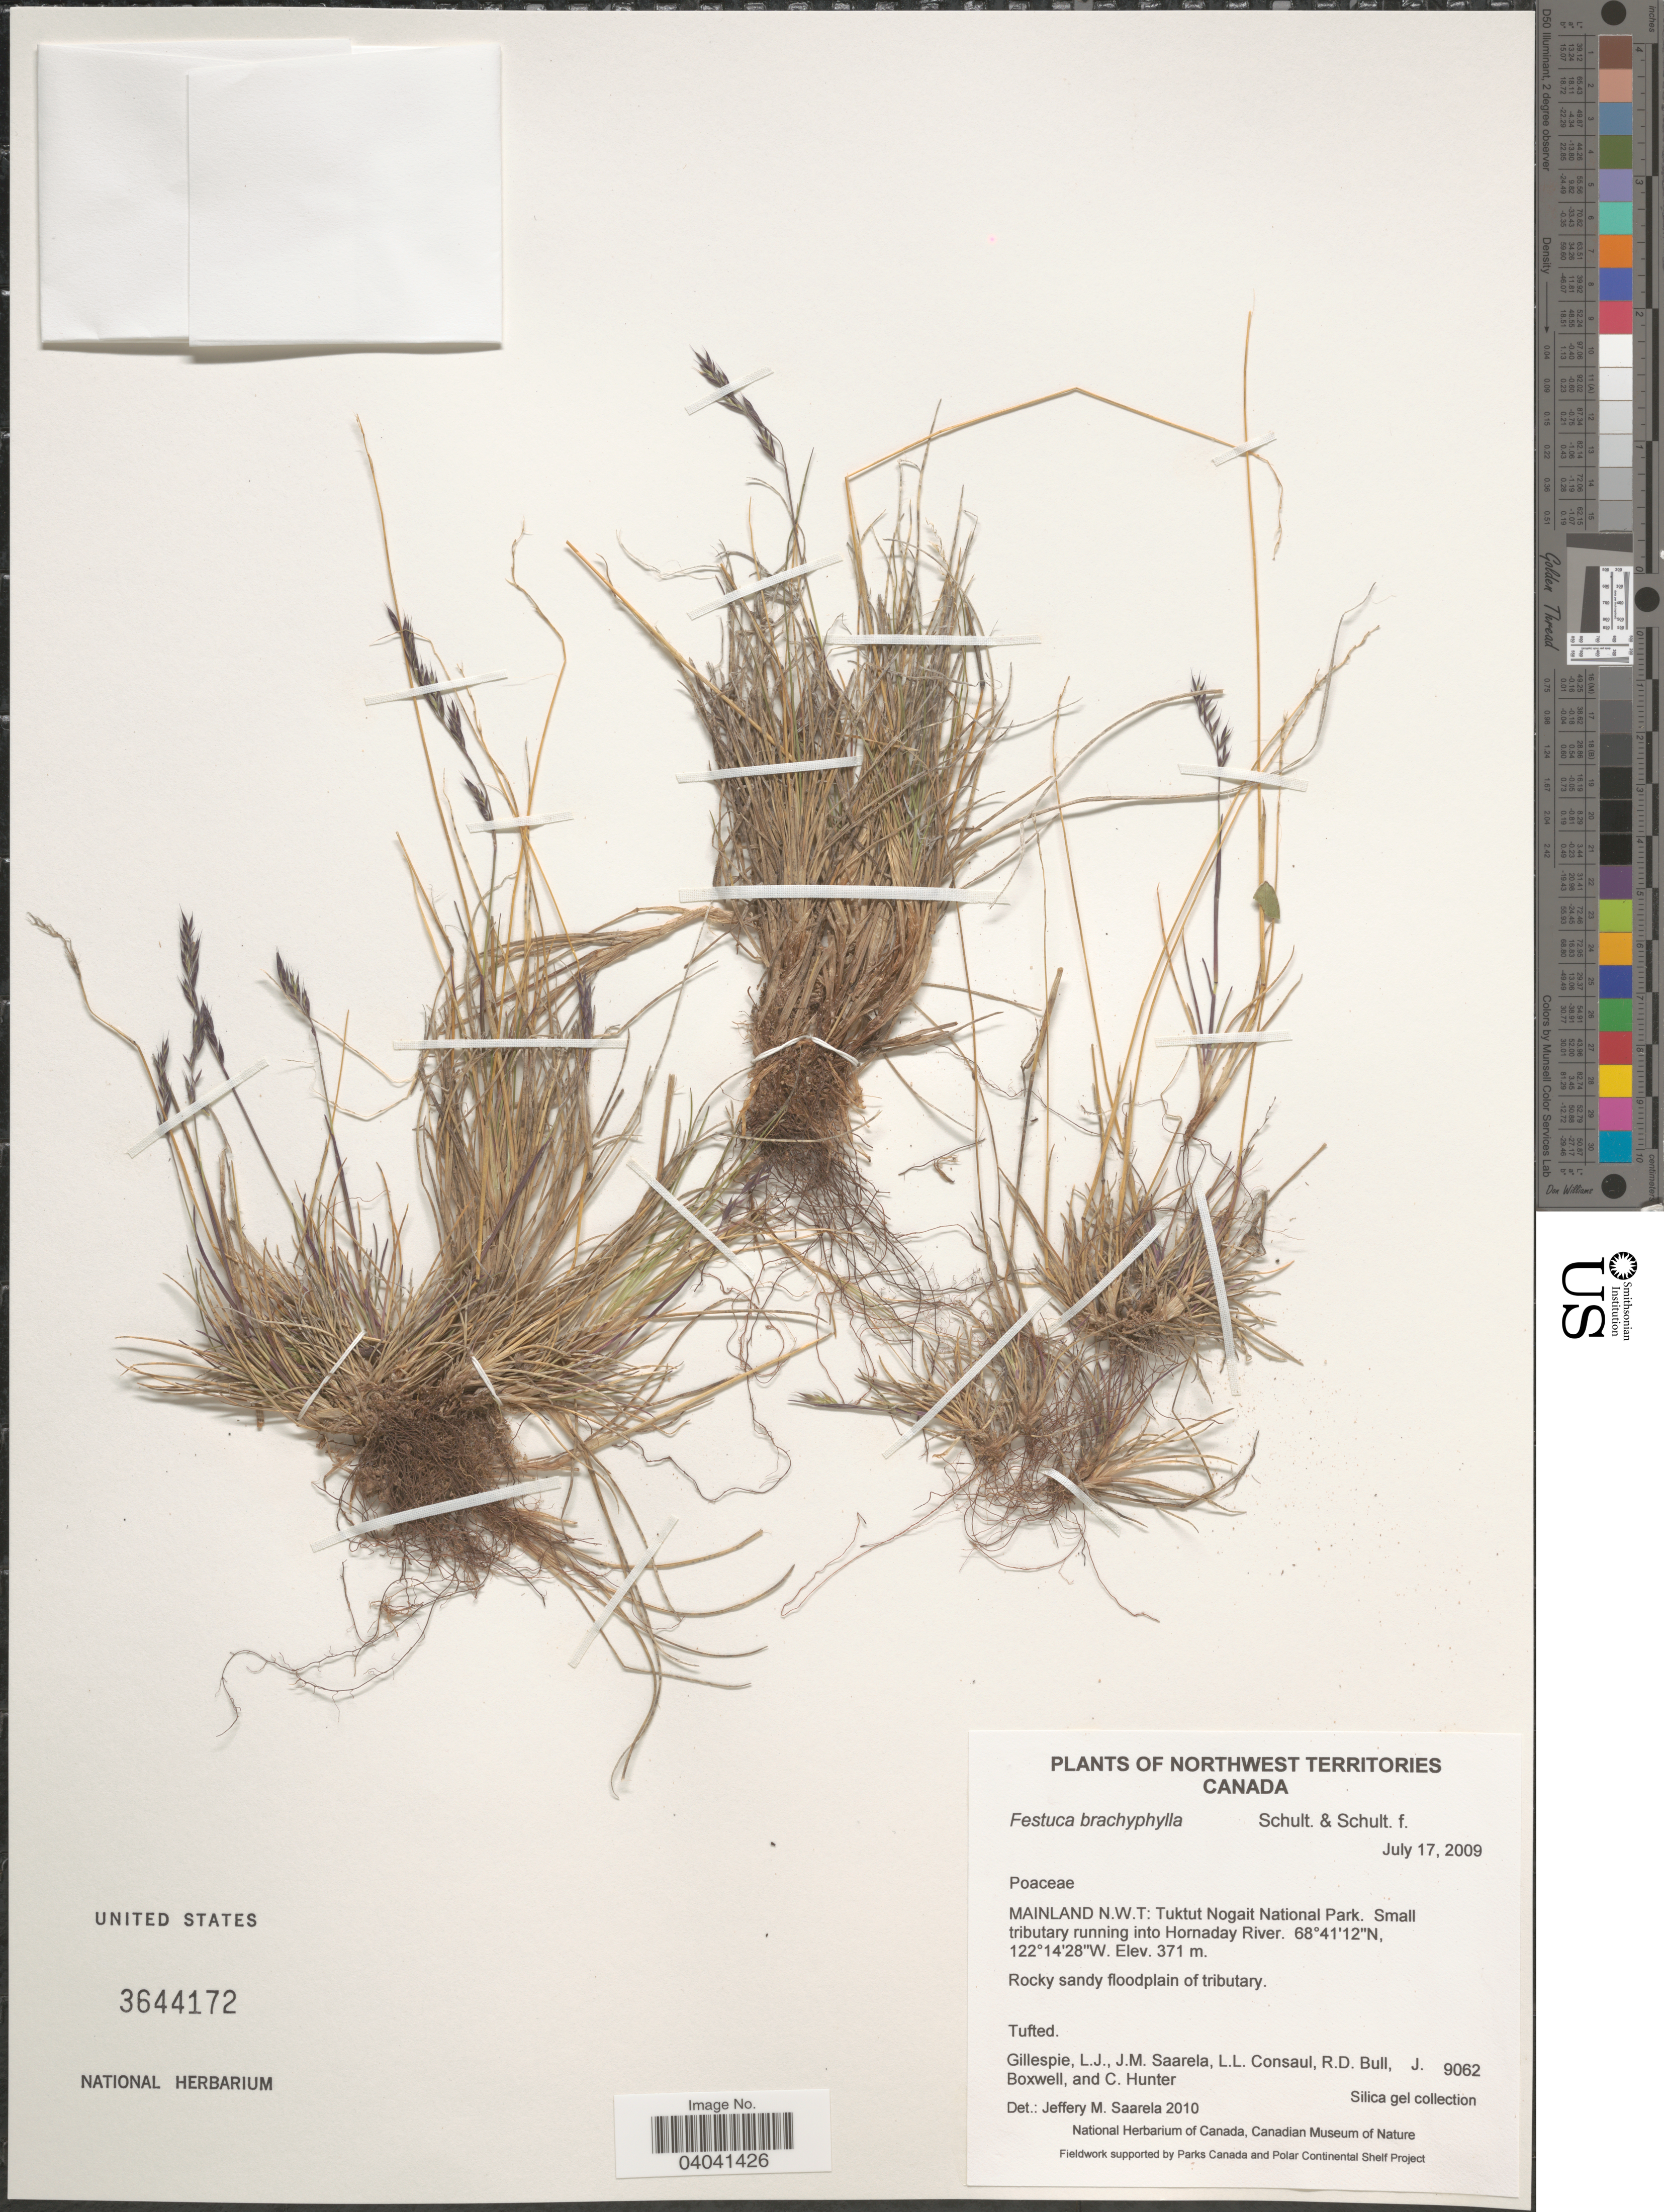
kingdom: Plantae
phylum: Tracheophyta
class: Liliopsida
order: Poales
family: Poaceae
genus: Festuca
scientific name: Festuca brachyphylla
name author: Schult. & Schult. f.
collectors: L. Gillespie, J. Saarela, L. Consaul, R. Bull & et al.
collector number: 9062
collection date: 2009-07-17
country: Canada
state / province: Northwest Territories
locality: Mainland N.W.T: Tuktut Nogait National PRK. Small tributary running into Hornaday River.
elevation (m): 371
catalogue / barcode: US 3644172